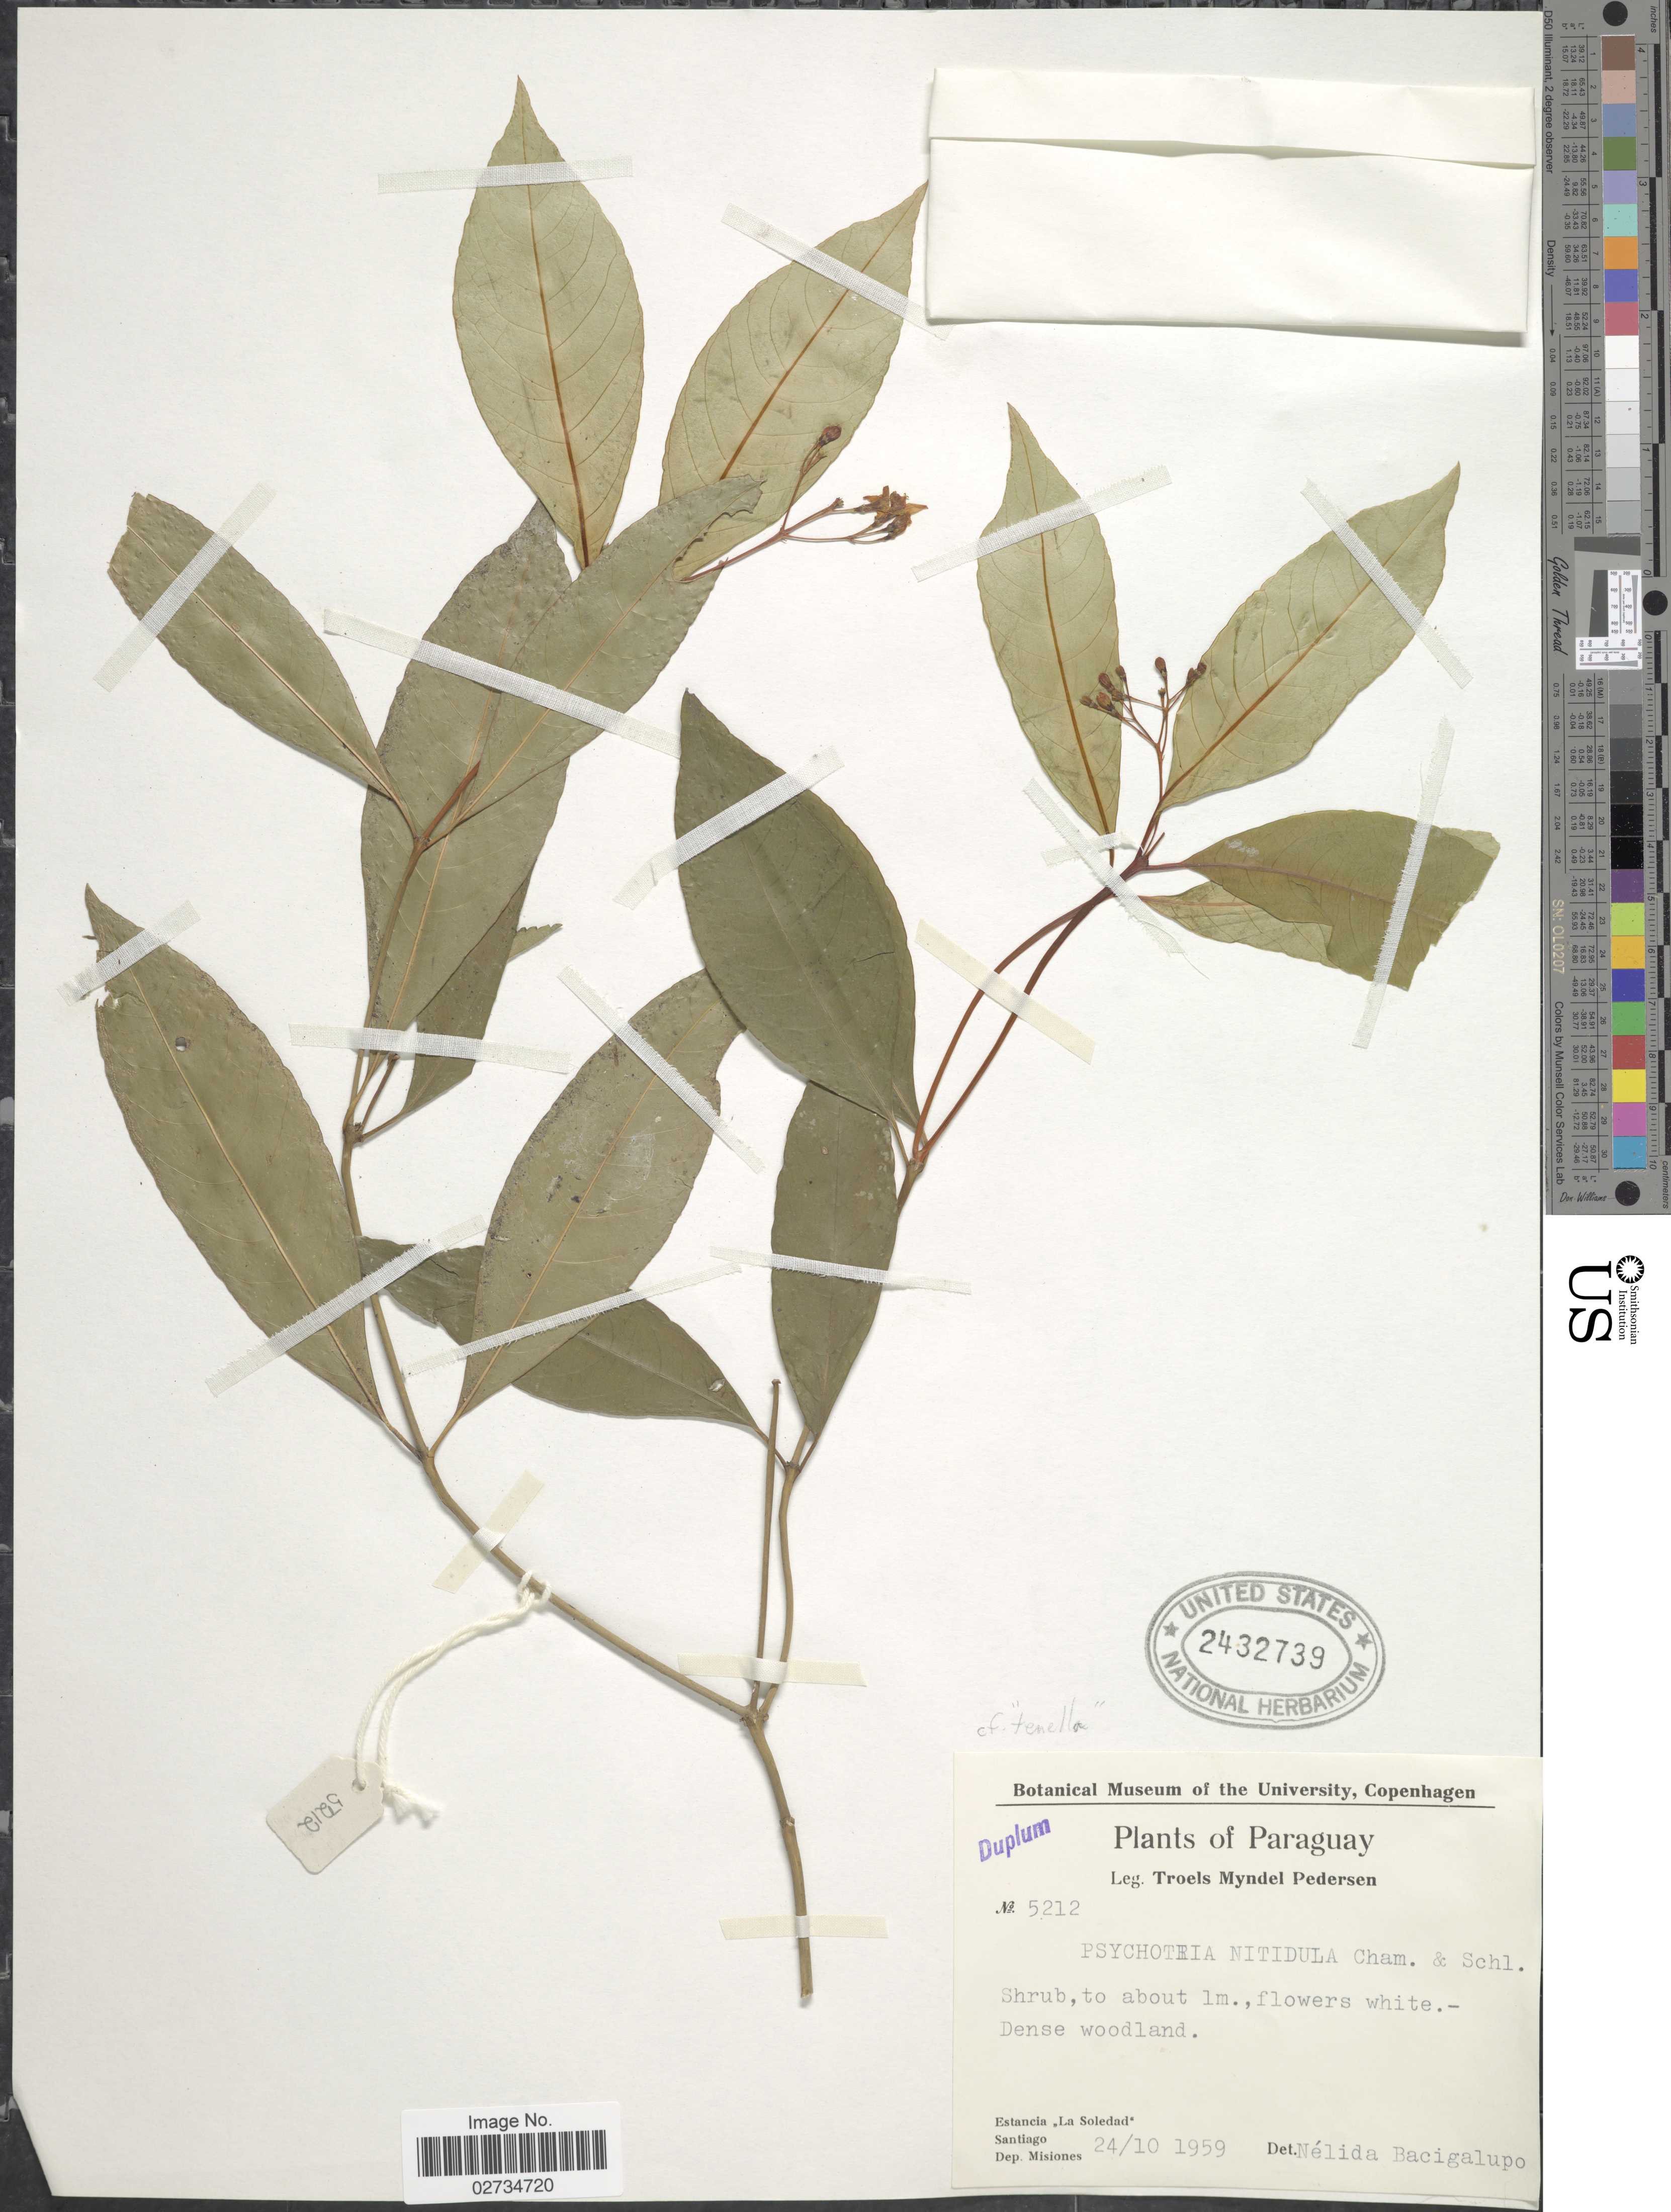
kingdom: Plantae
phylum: Tracheophyta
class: Magnoliopsida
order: Gentianales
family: Rubiaceae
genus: Psychotria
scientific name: Psychotria tenella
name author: Müll. Arg.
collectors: T. Pederson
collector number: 5212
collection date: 1959-10-24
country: Paraguay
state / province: Misiones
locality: Estancia La Soledad, Santiago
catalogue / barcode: US 2432739